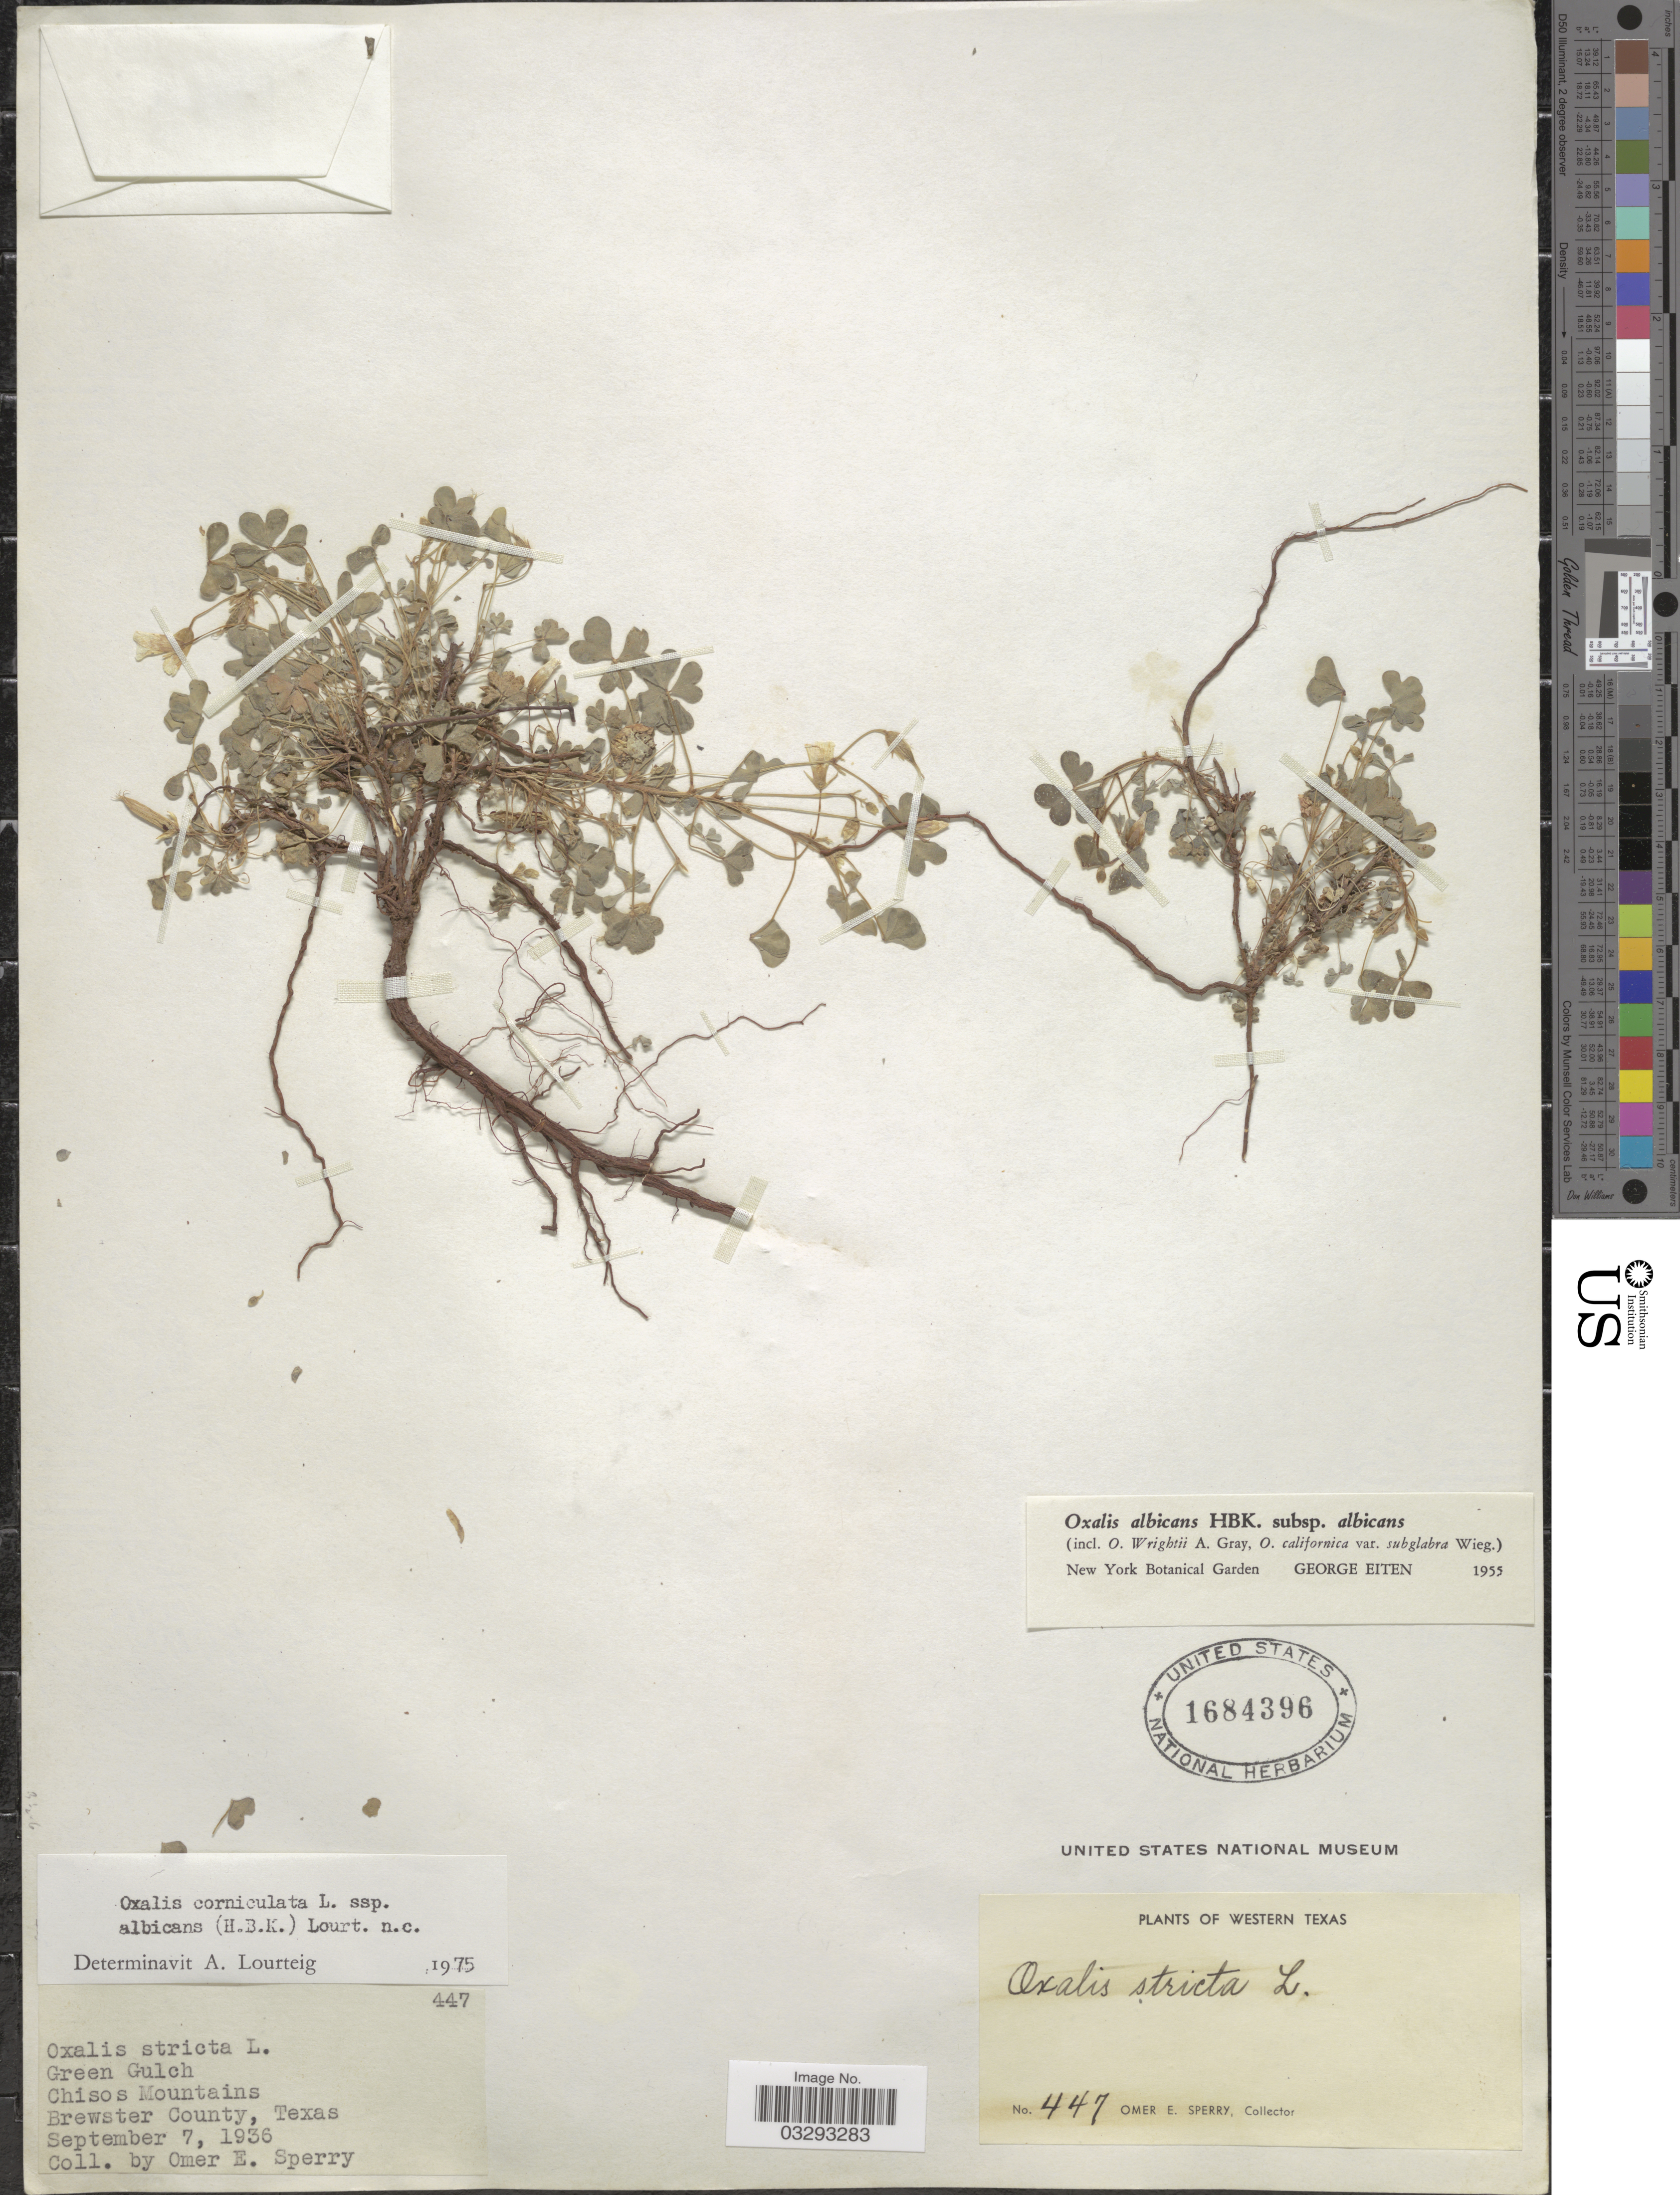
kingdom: Plantae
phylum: Tracheophyta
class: Magnoliopsida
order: Oxalidales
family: Oxalidaceae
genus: Oxalis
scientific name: Oxalis corniculata subsp. albicans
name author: (Kunth) Lourteig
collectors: O. E. Sperry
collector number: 447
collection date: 1936-09-07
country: United States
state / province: Texas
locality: Western Texas. Green Gulch. Chisos Mountains. Brewster County.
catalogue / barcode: US 1684396